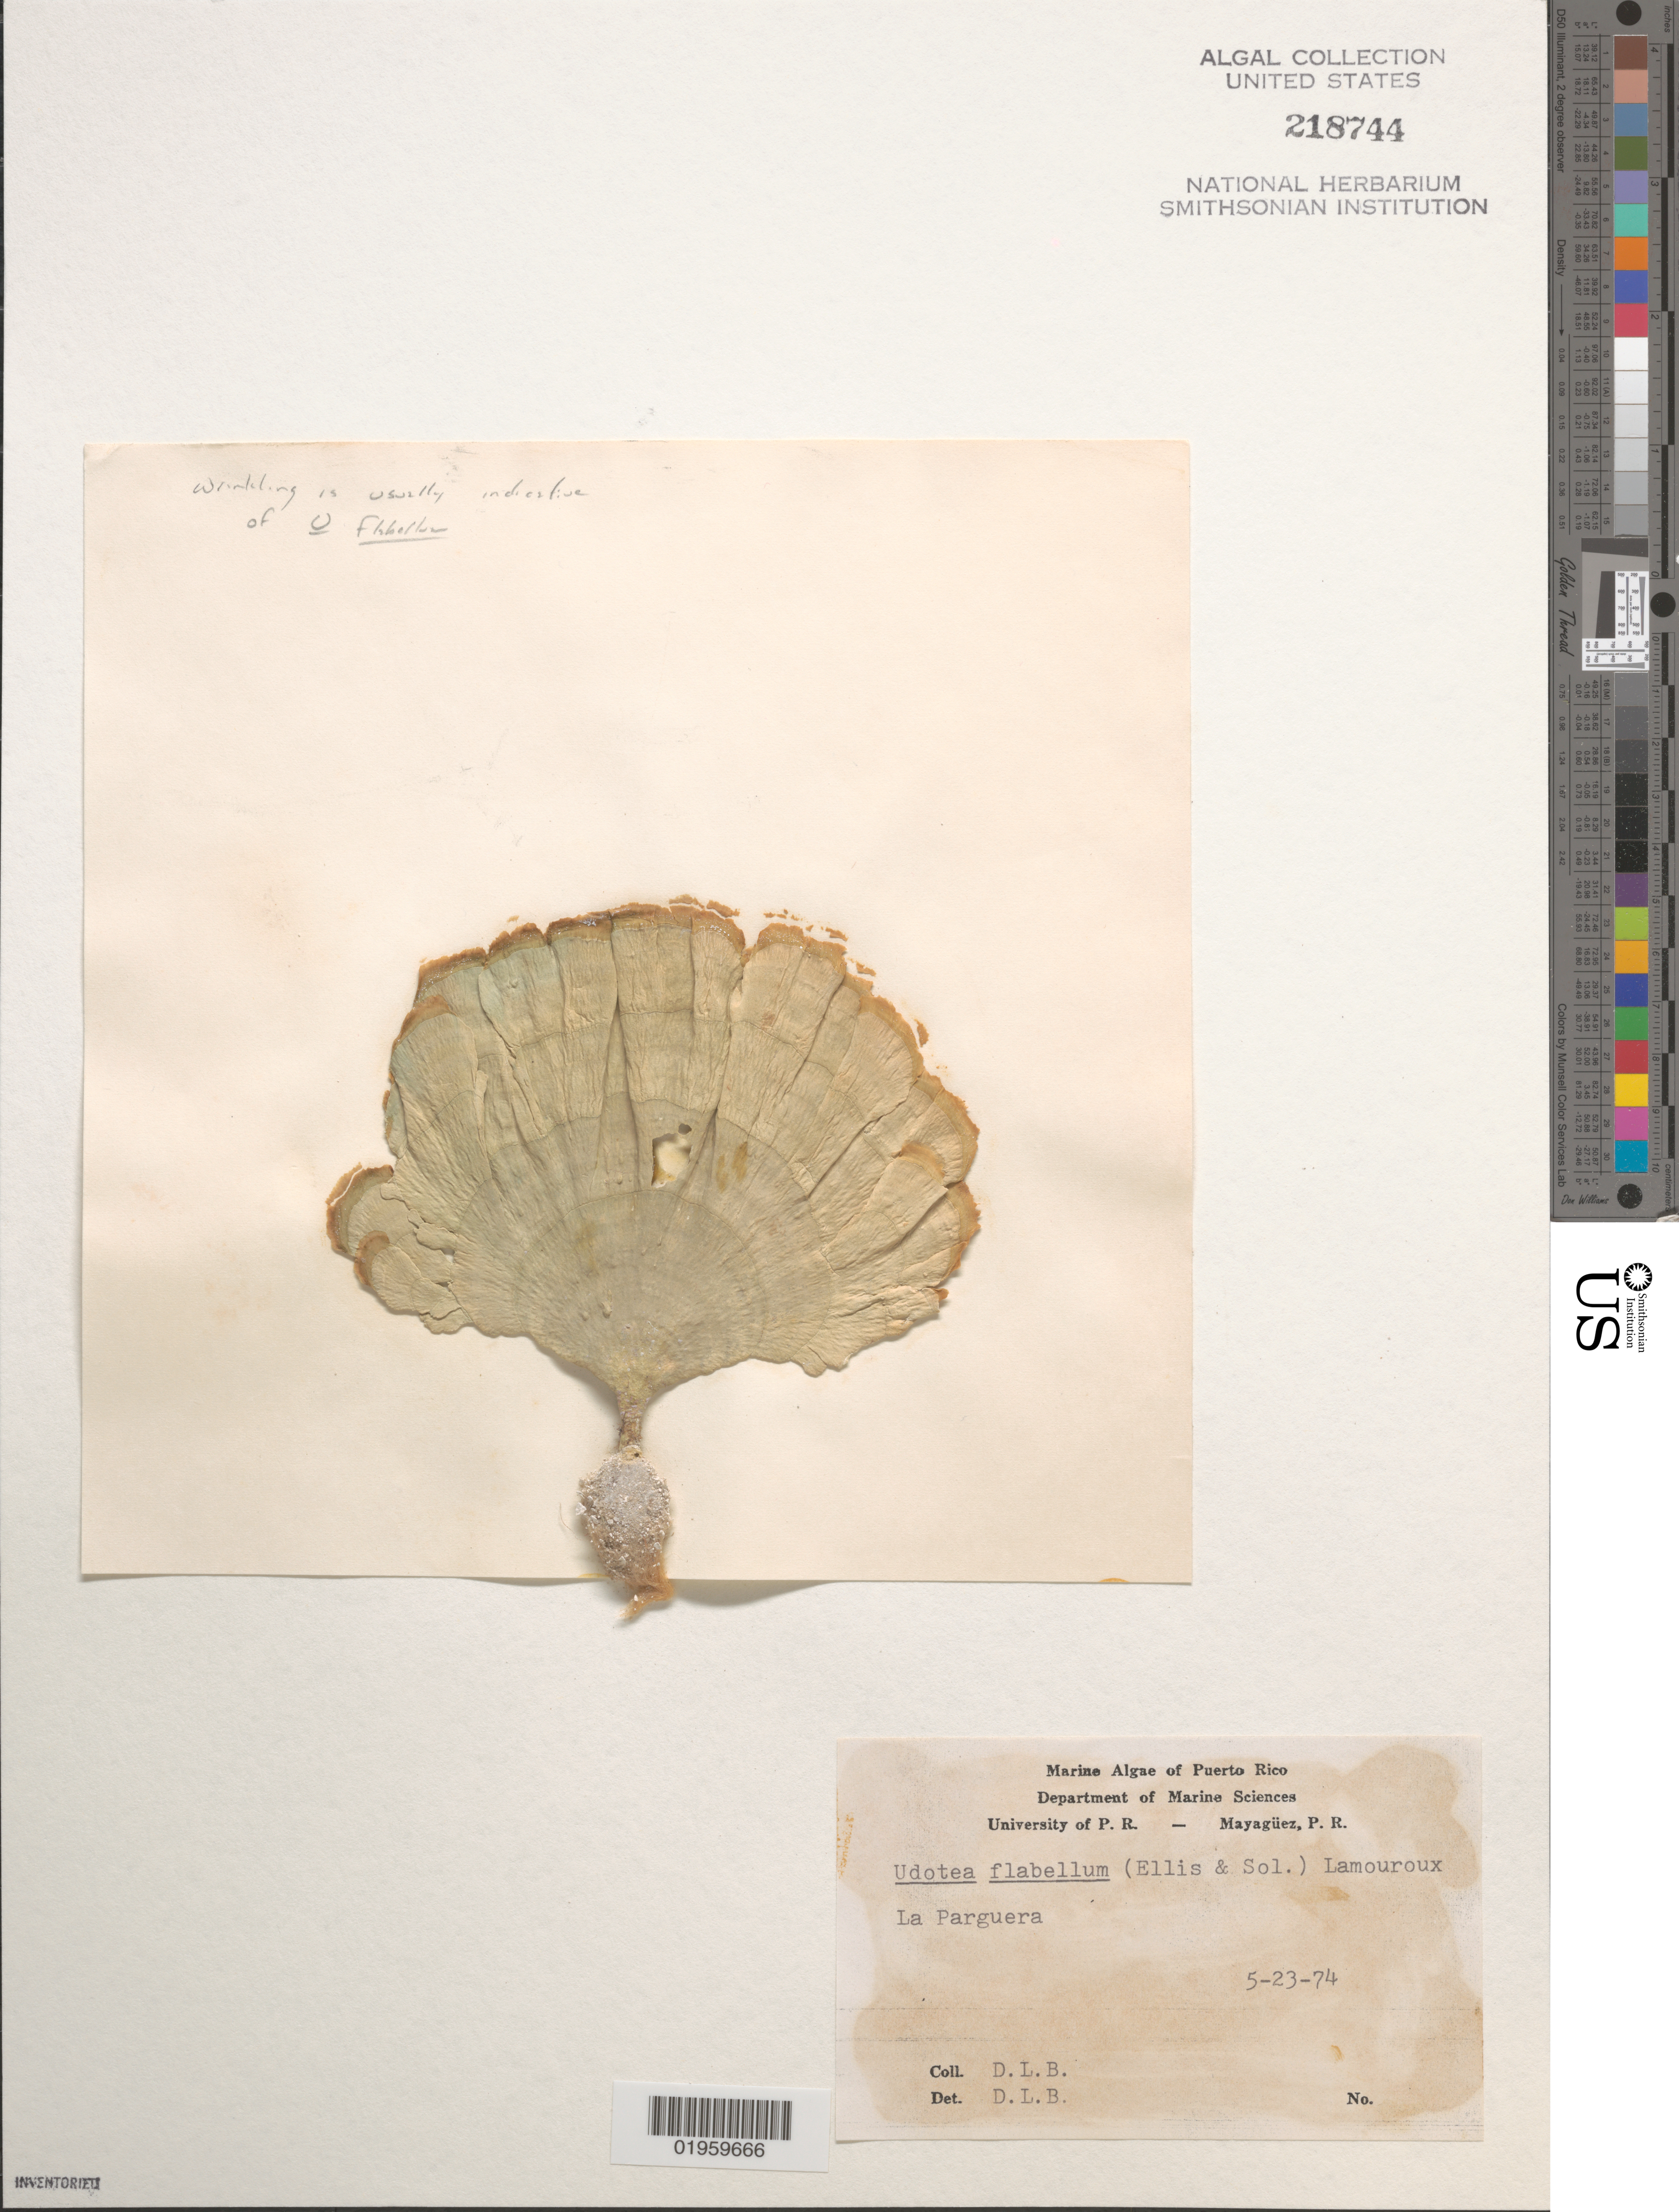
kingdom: Plantae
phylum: Chlorophyta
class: Ulvophyceae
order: Bryopsidales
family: Udoteaceae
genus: Udotea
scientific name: Udotea flabellum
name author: (J. Ellis & Sol.) M. Howe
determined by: Ballantine, D. L.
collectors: D.L. Ballantine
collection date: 1974-05-23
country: Puerto Rico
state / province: Lajas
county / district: La Parguera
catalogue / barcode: US 218744